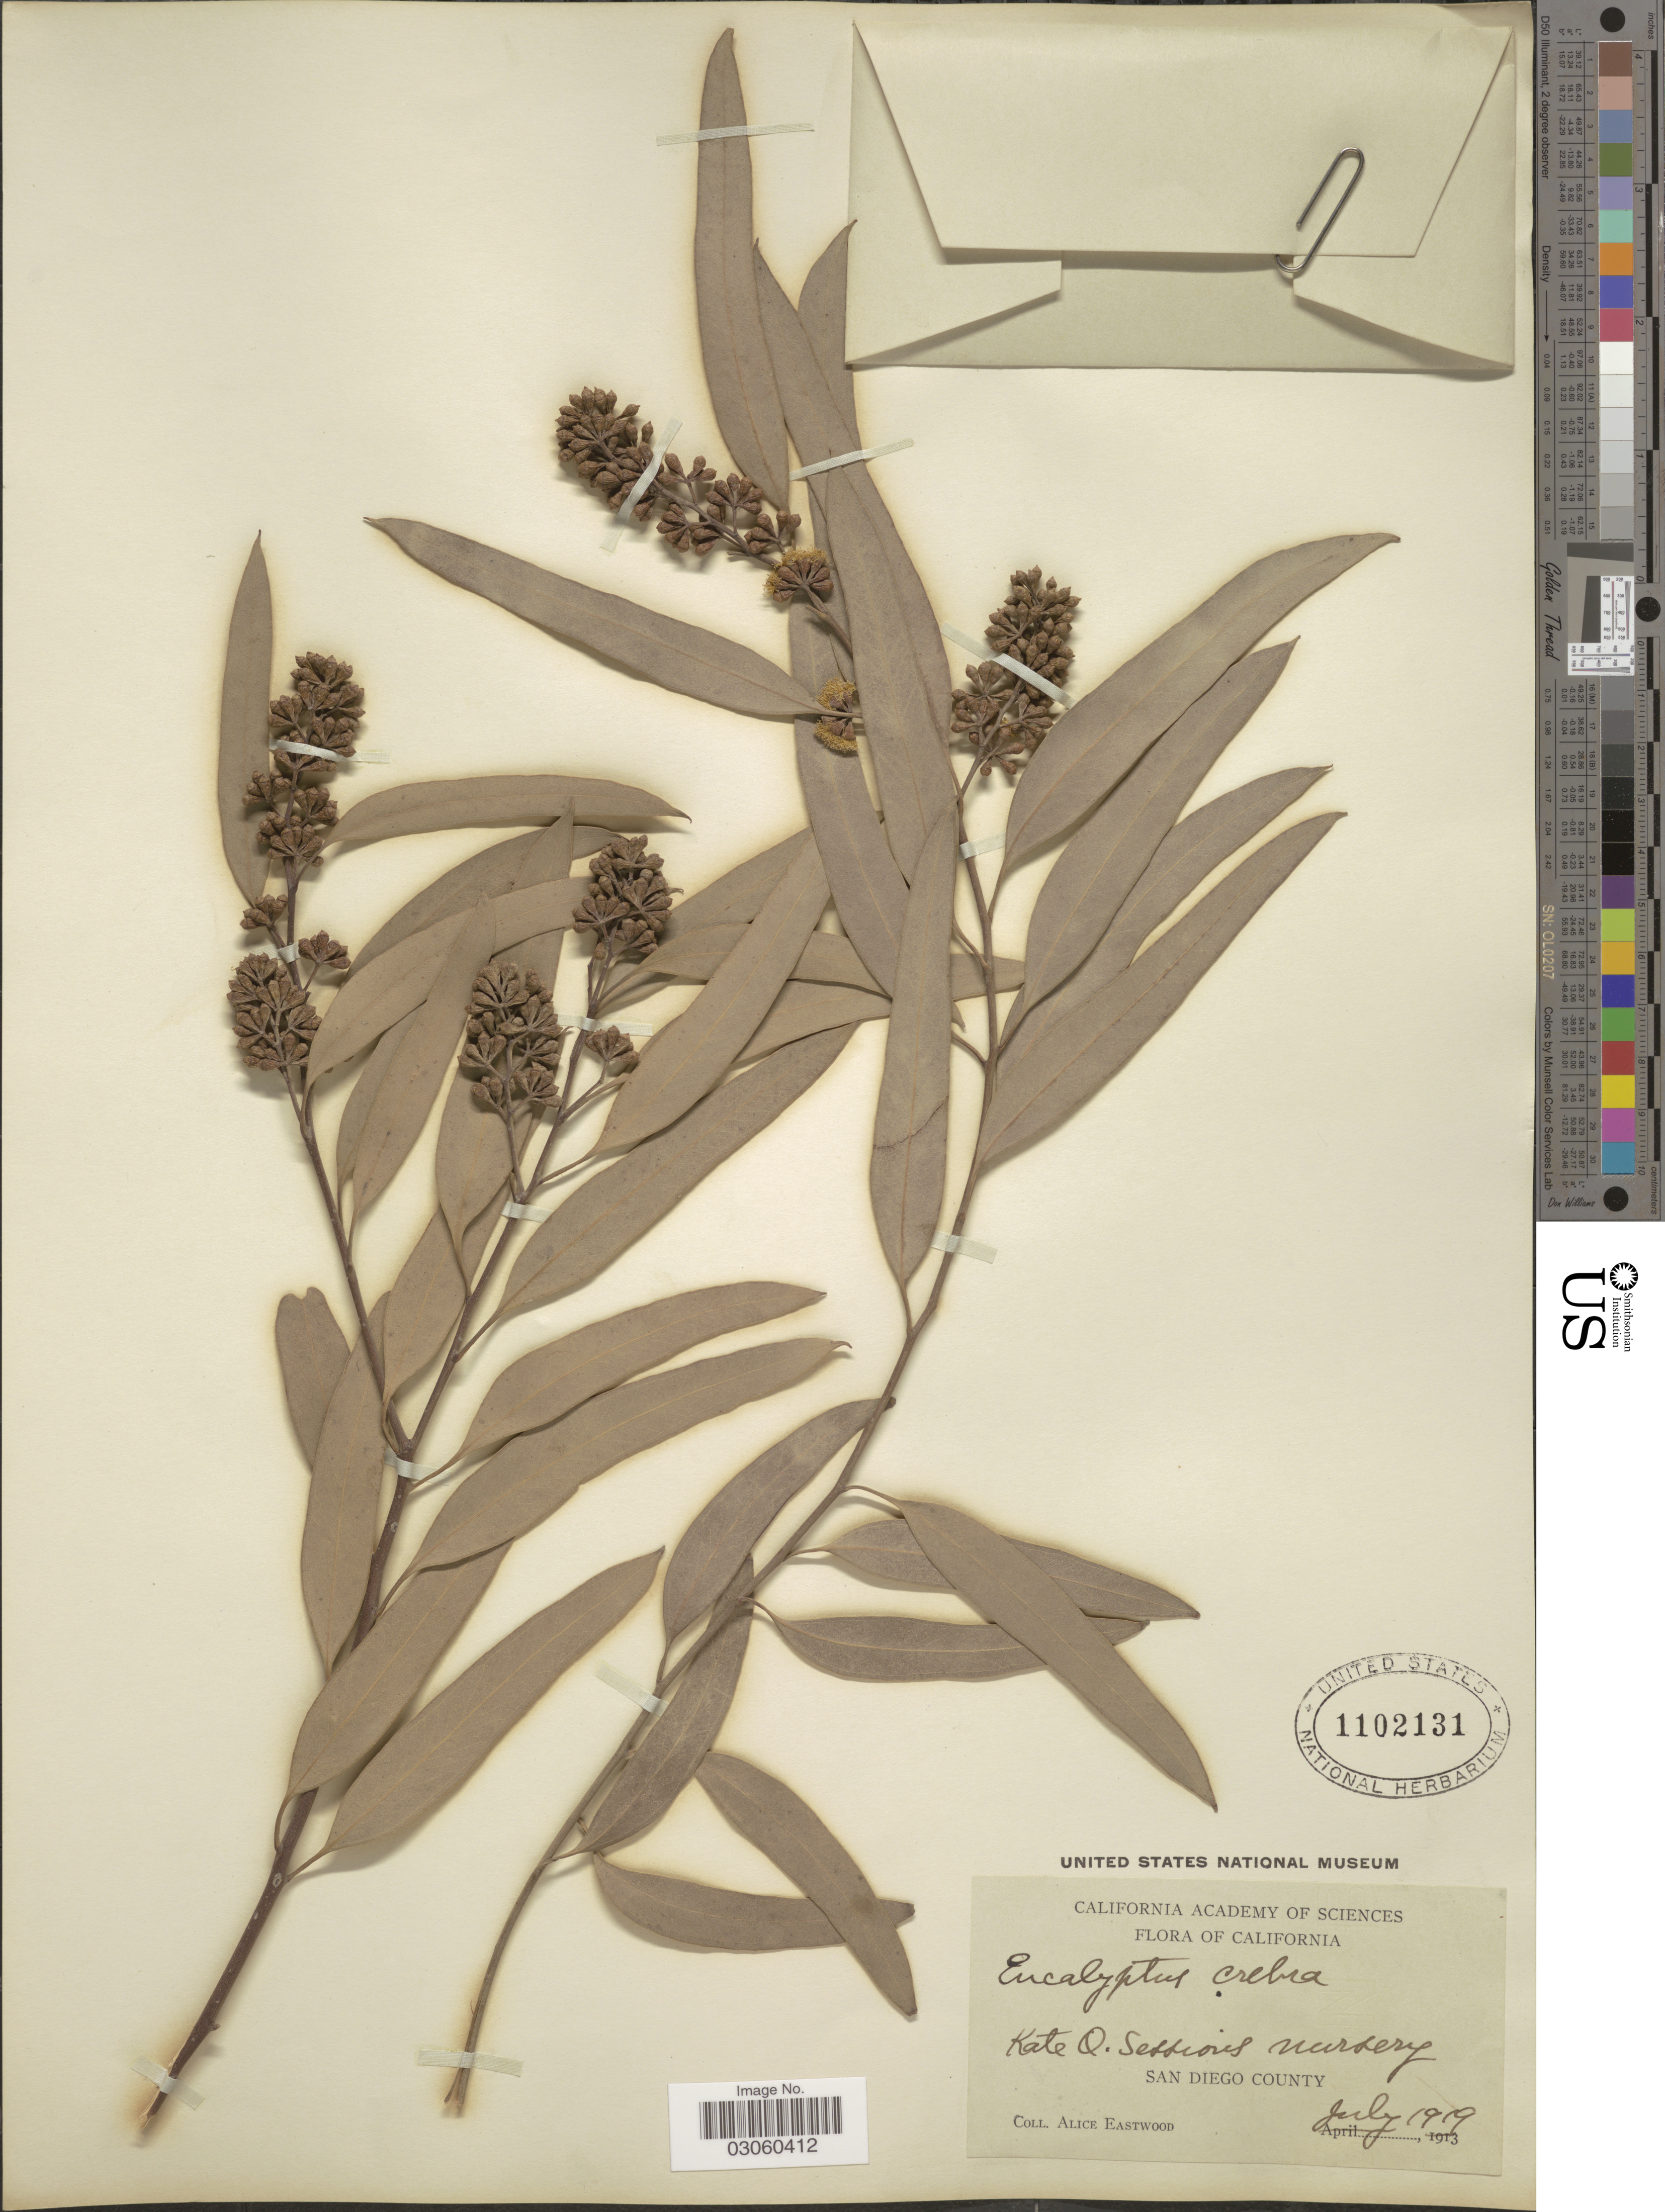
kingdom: Plantae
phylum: Tracheophyta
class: Magnoliopsida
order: Myrtales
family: Myrtaceae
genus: Eucalyptus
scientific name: Eucalyptus crebra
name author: F. Muell.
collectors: A. Eastwood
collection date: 1919-07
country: United States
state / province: California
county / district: San Diego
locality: Kate O. Sessions nursery. San Diego County.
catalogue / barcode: US 1102131